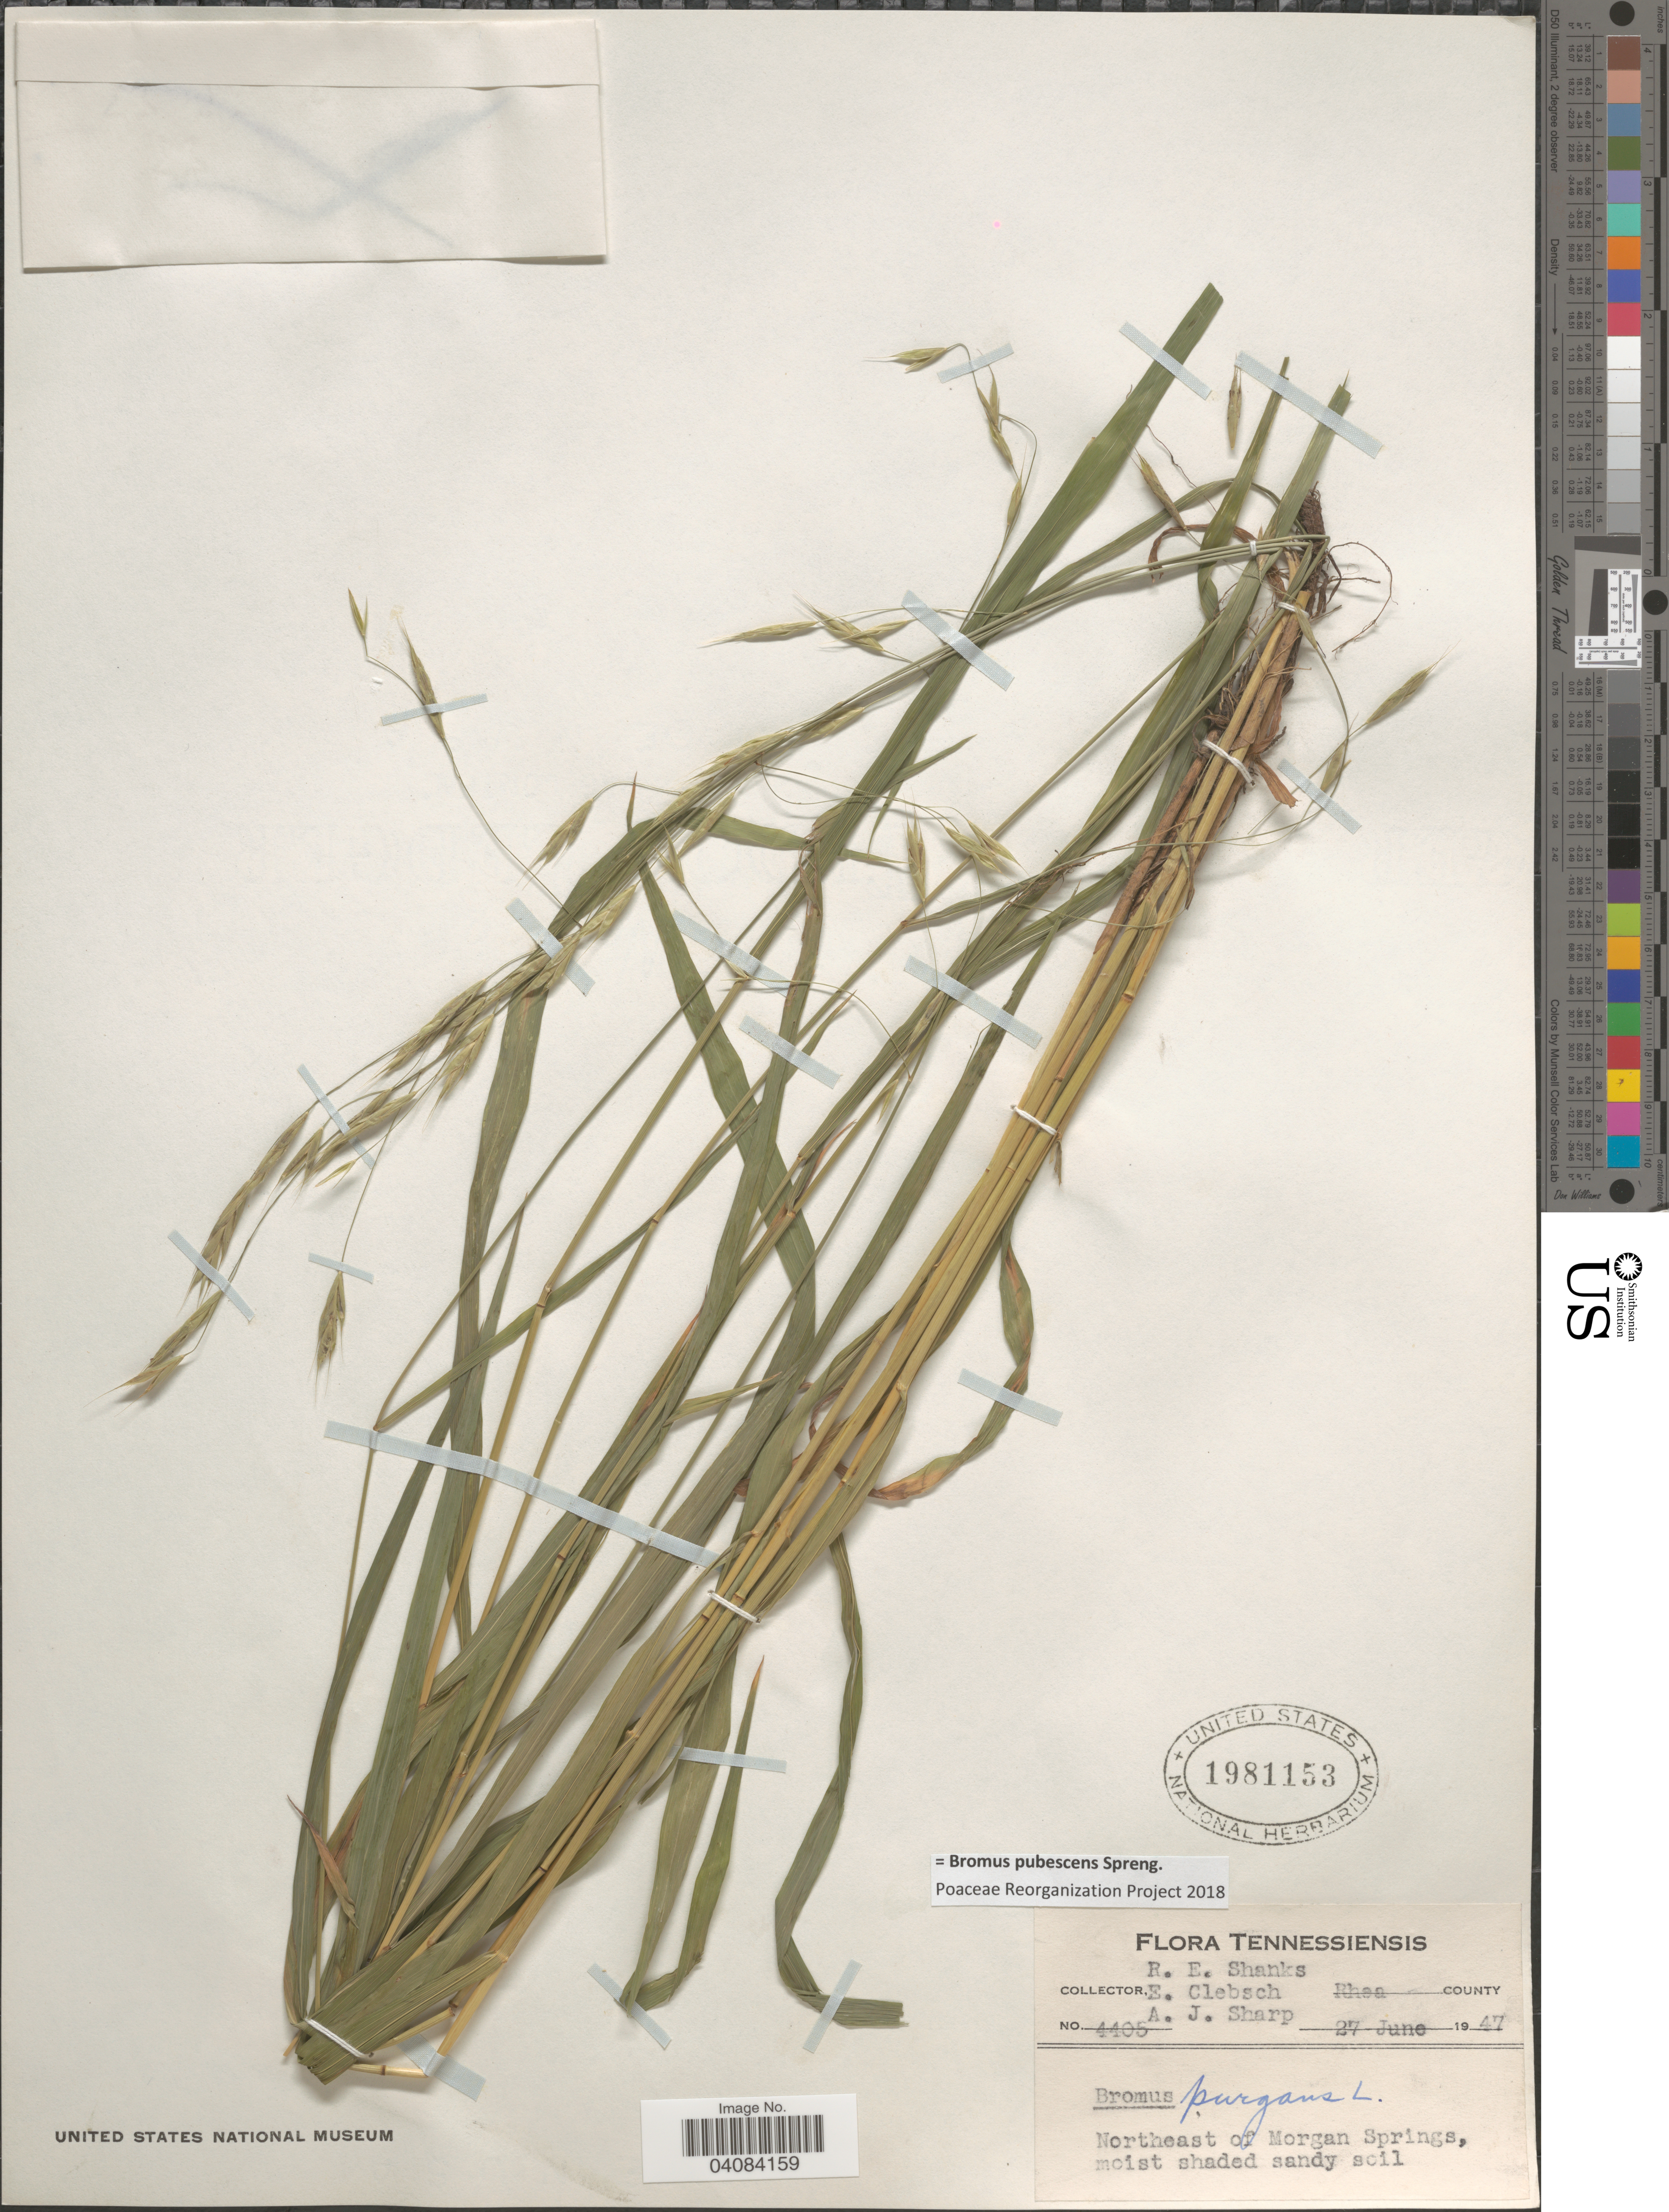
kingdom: Plantae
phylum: Tracheophyta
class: Liliopsida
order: Poales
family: Poaceae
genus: Bromus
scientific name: Bromus pubescens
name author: Muhl. ex Willd.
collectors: R. Shanks, E. Clebsch & A. J. Sharp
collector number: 4405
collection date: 1947-06-27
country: United States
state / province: Tennessee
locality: Rhea County. Northeast of Morgan Springs.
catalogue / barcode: US 1981153